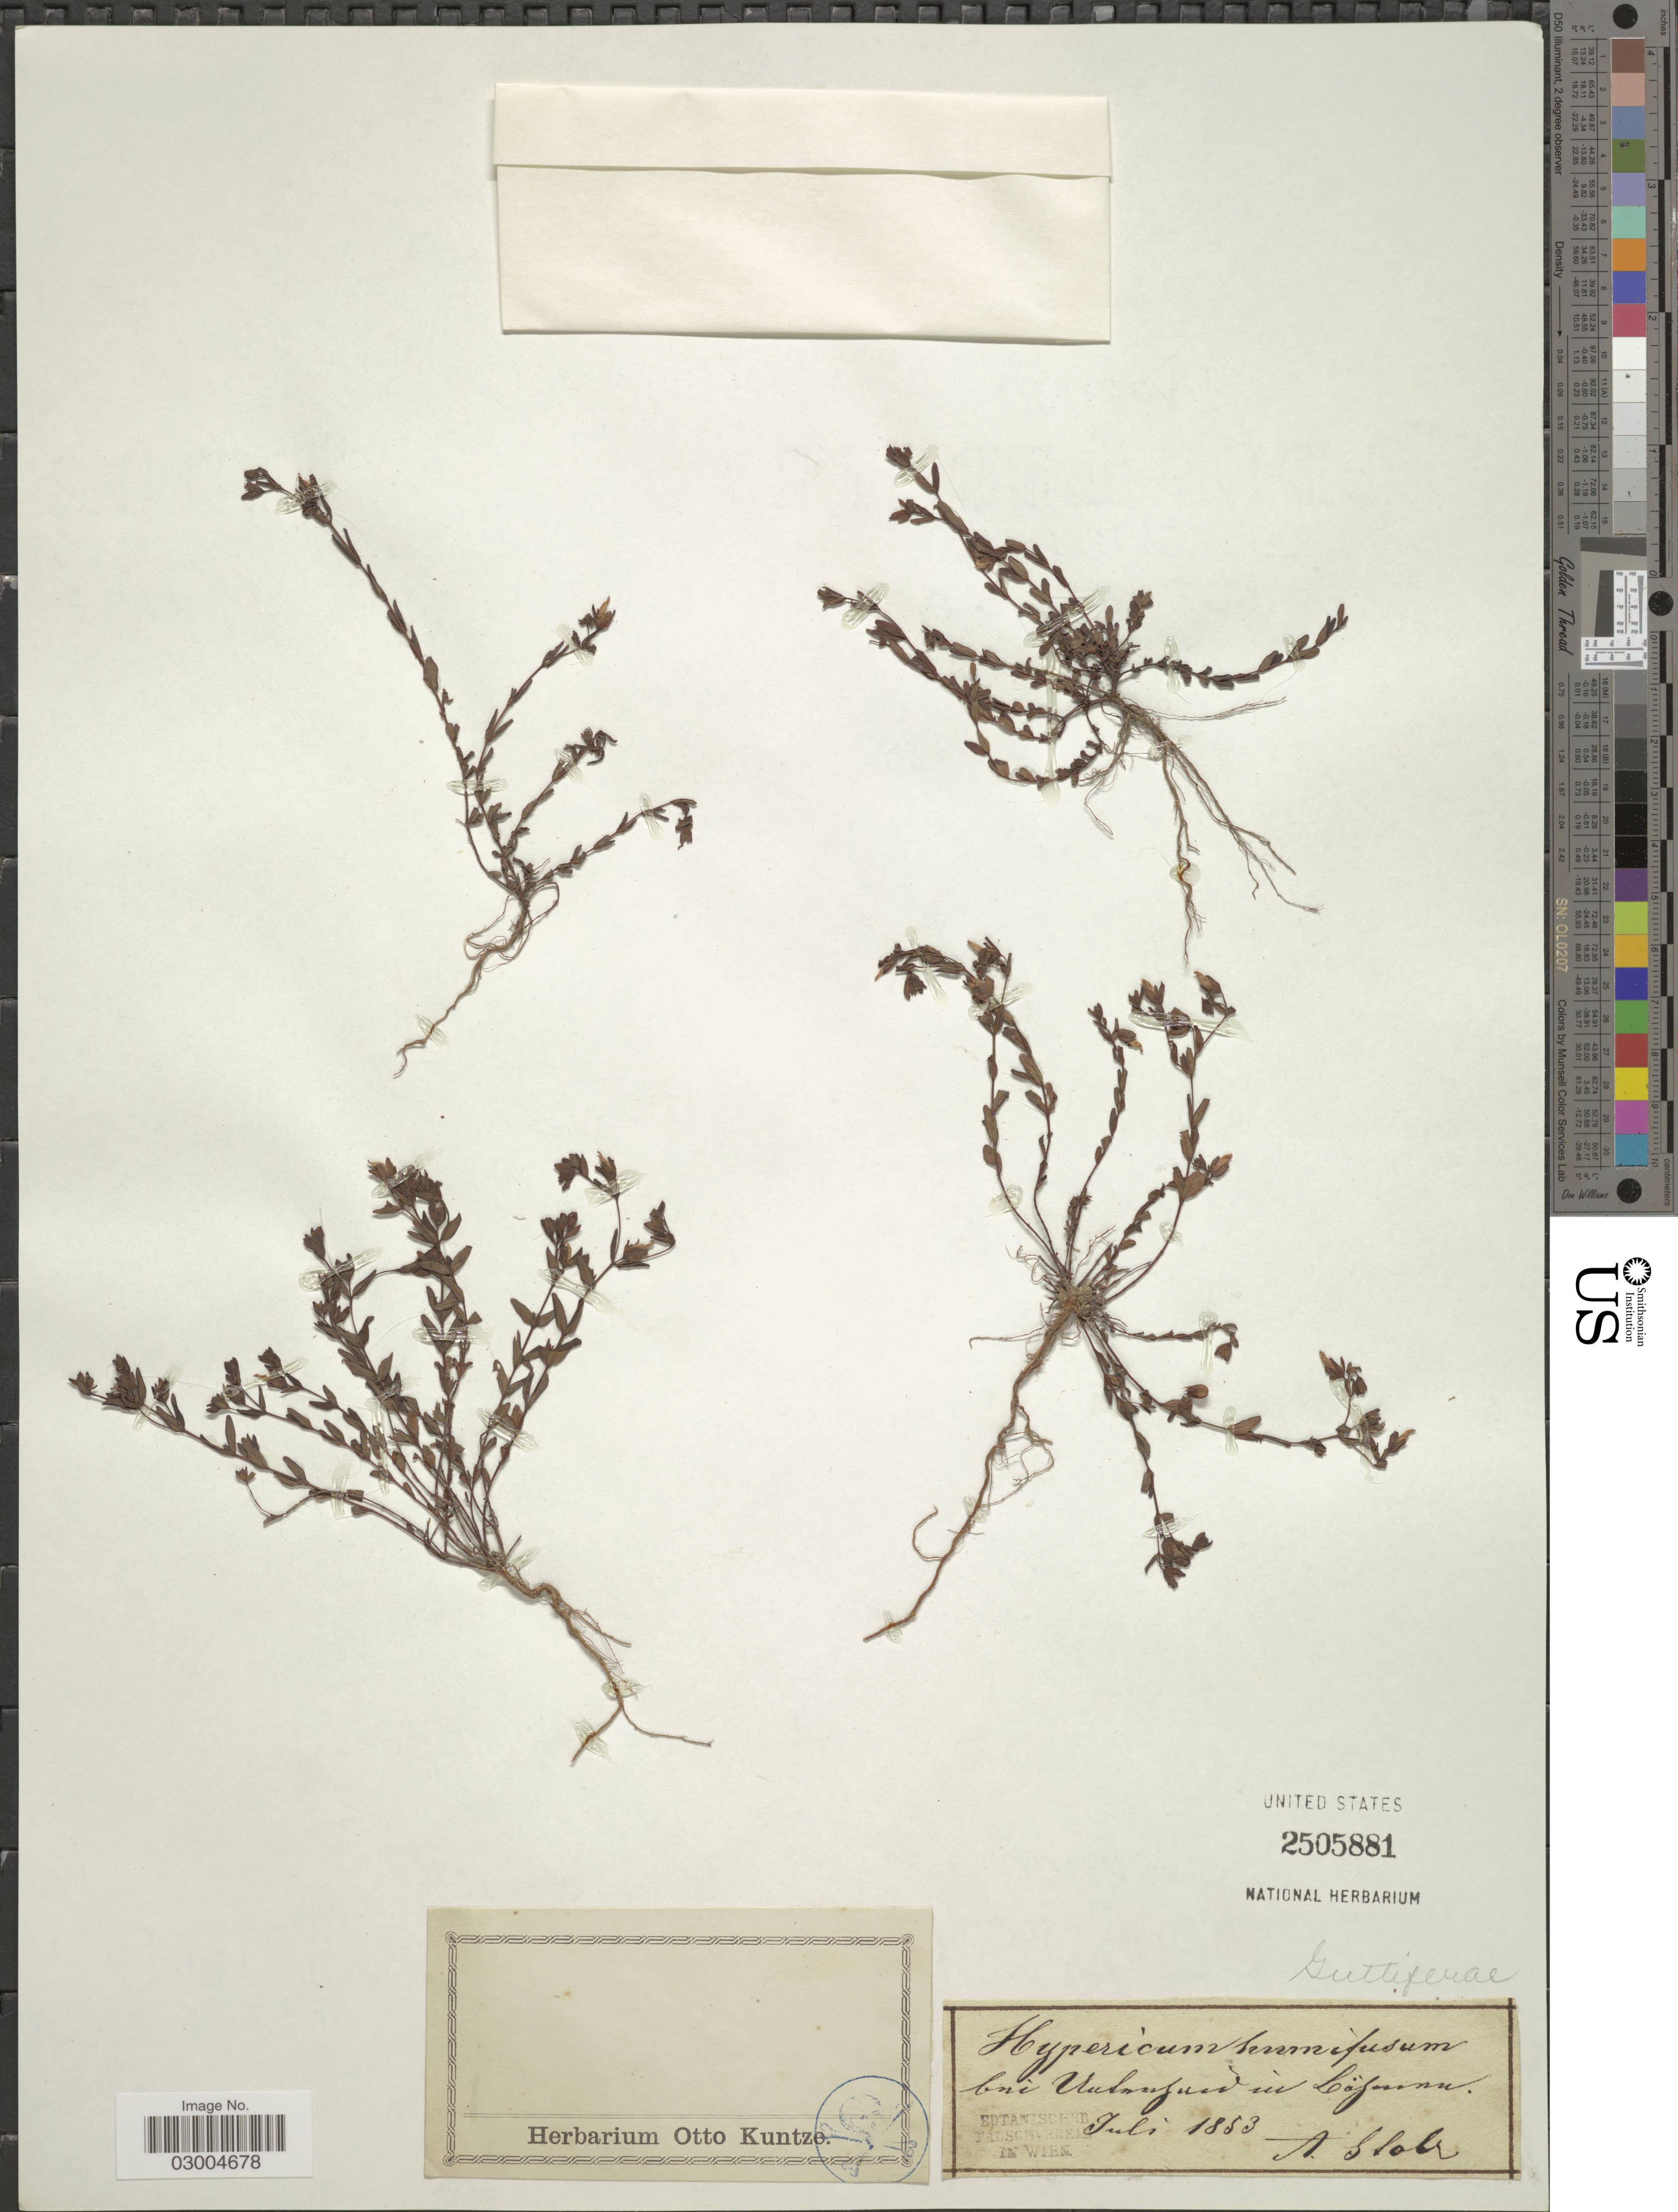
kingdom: Plantae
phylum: Tracheophyta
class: Magnoliopsida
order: Malpighiales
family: Hypericaceae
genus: Hypericum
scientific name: Hypericum humifusum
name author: L.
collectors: A. Stolz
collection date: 1853-07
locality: Bei Uulangund in Söfumu. [interpreted]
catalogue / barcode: US 2505881